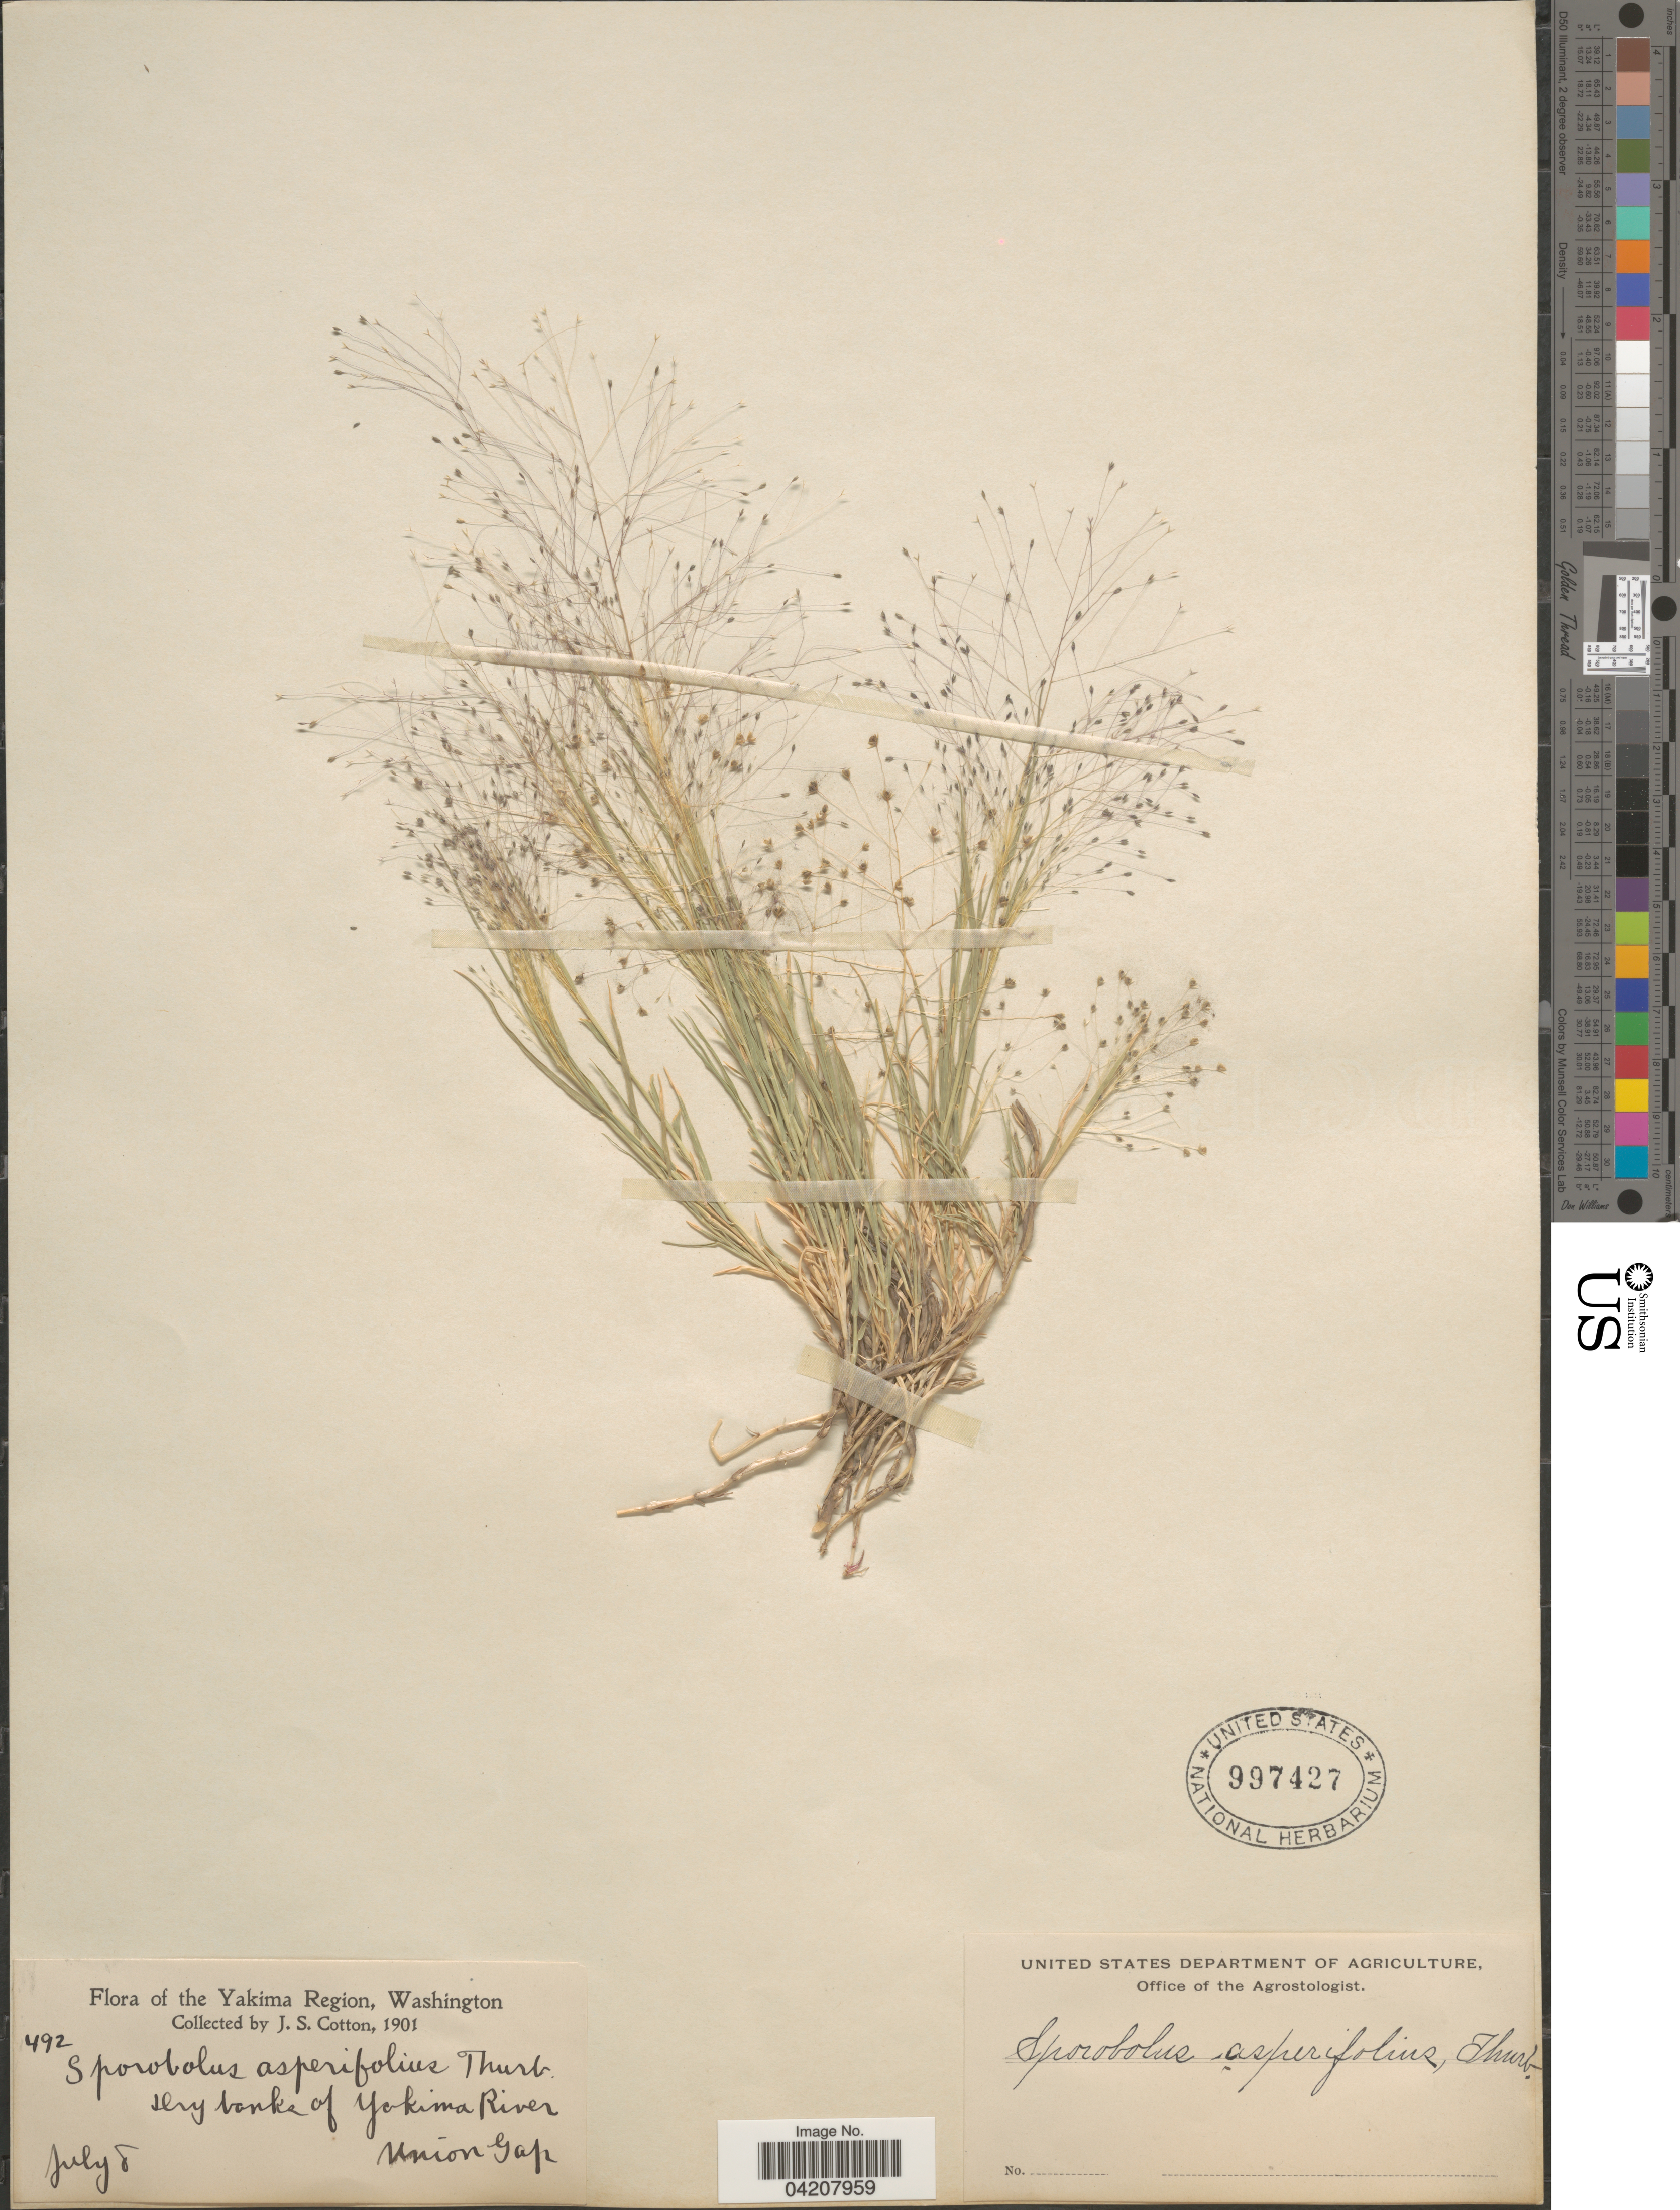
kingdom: Plantae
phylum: Tracheophyta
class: Liliopsida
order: Poales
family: Poaceae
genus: Muhlenbergia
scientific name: Muhlenbergia asperifolia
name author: (Nees & Meyen ex Trin.) Parodi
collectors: J. S. Cotton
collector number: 492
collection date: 1901-07-08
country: United States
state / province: Washington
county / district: Yakima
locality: The Yakima Region. Dry banks of Yakima River. Union Gap.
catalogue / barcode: US 997427